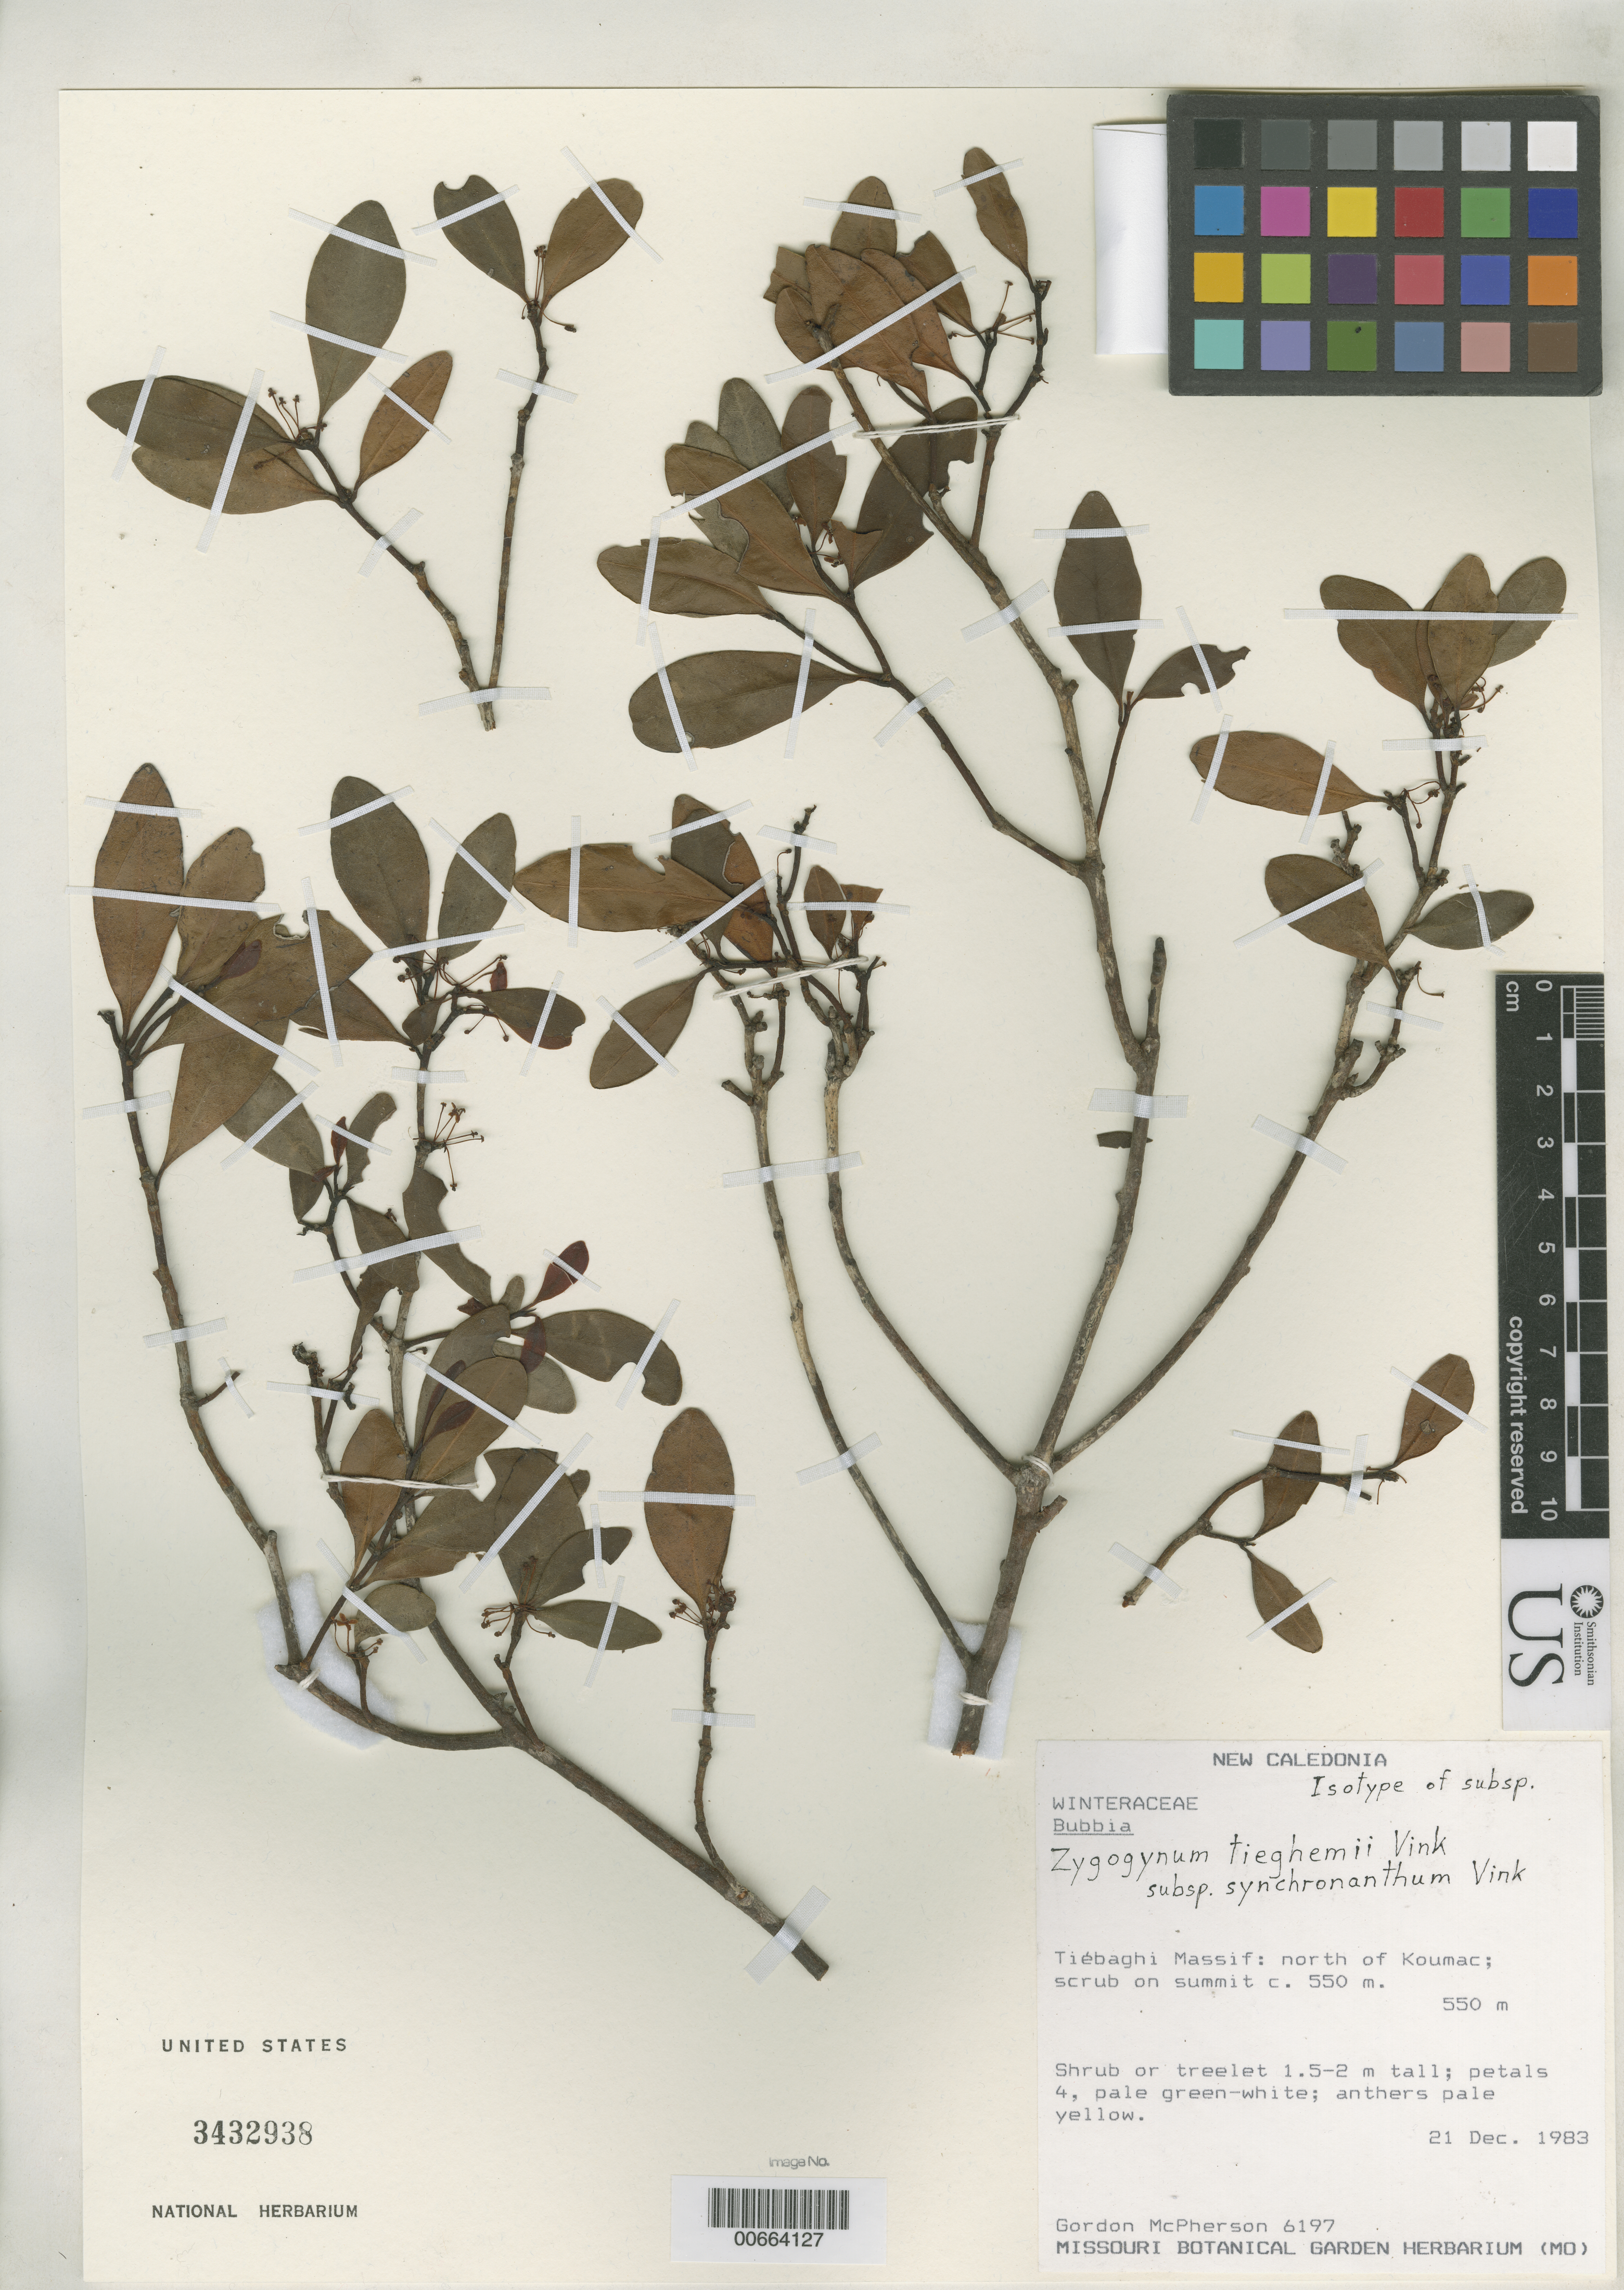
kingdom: Plantae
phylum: Tracheophyta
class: Magnoliopsida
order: Canellales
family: Winteraceae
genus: Zygogynum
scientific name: Zygogynum tieghemii subsp. synchronanthum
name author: Vink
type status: Isotype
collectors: G. D. McPherson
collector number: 6197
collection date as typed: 21 Dec 1983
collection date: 1983-12-21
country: New Caledonia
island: New Caledonia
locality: Tiébaghi Massif: north of Koumac.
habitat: Scrub on summit.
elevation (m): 550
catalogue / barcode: US 3432938